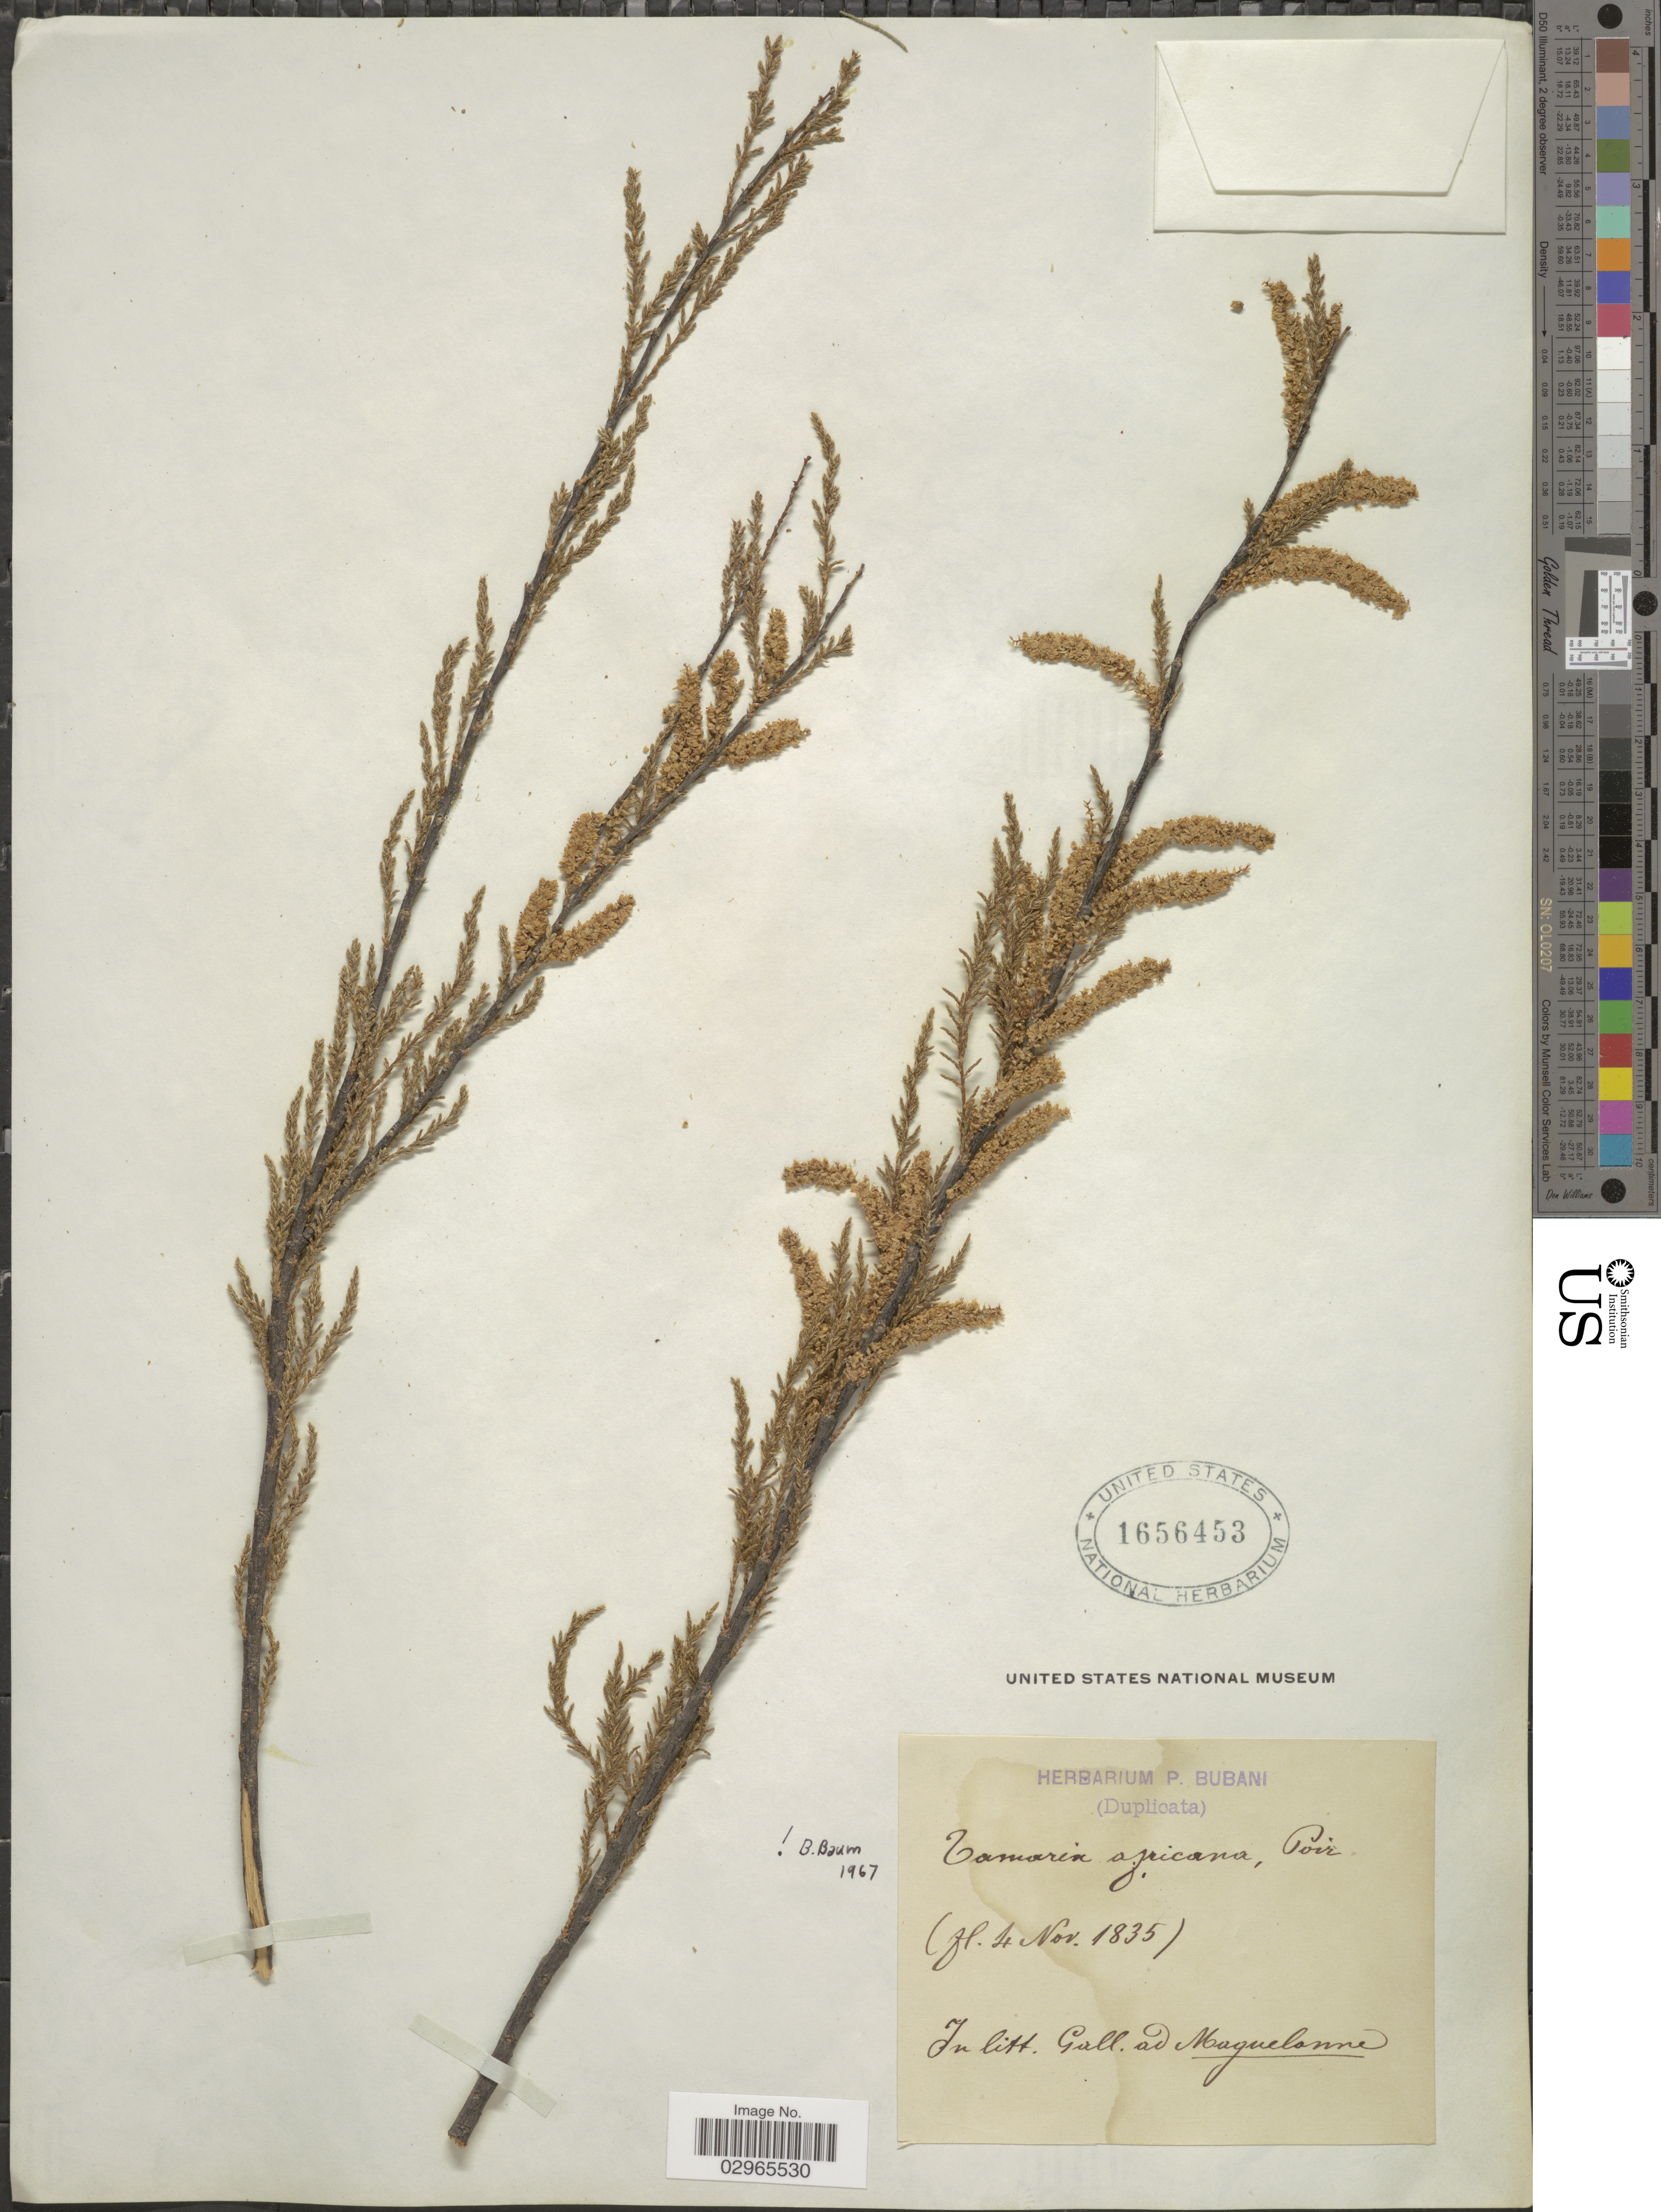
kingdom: Plantae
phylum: Tracheophyta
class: Magnoliopsida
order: Caryophyllales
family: Tamaricaceae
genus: Tamarix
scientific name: Tamarix africana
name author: Poir.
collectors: ex herb. P. Bubani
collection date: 1835-11-04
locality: In litt. Gall. ad Maguelonne.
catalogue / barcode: US 1656453